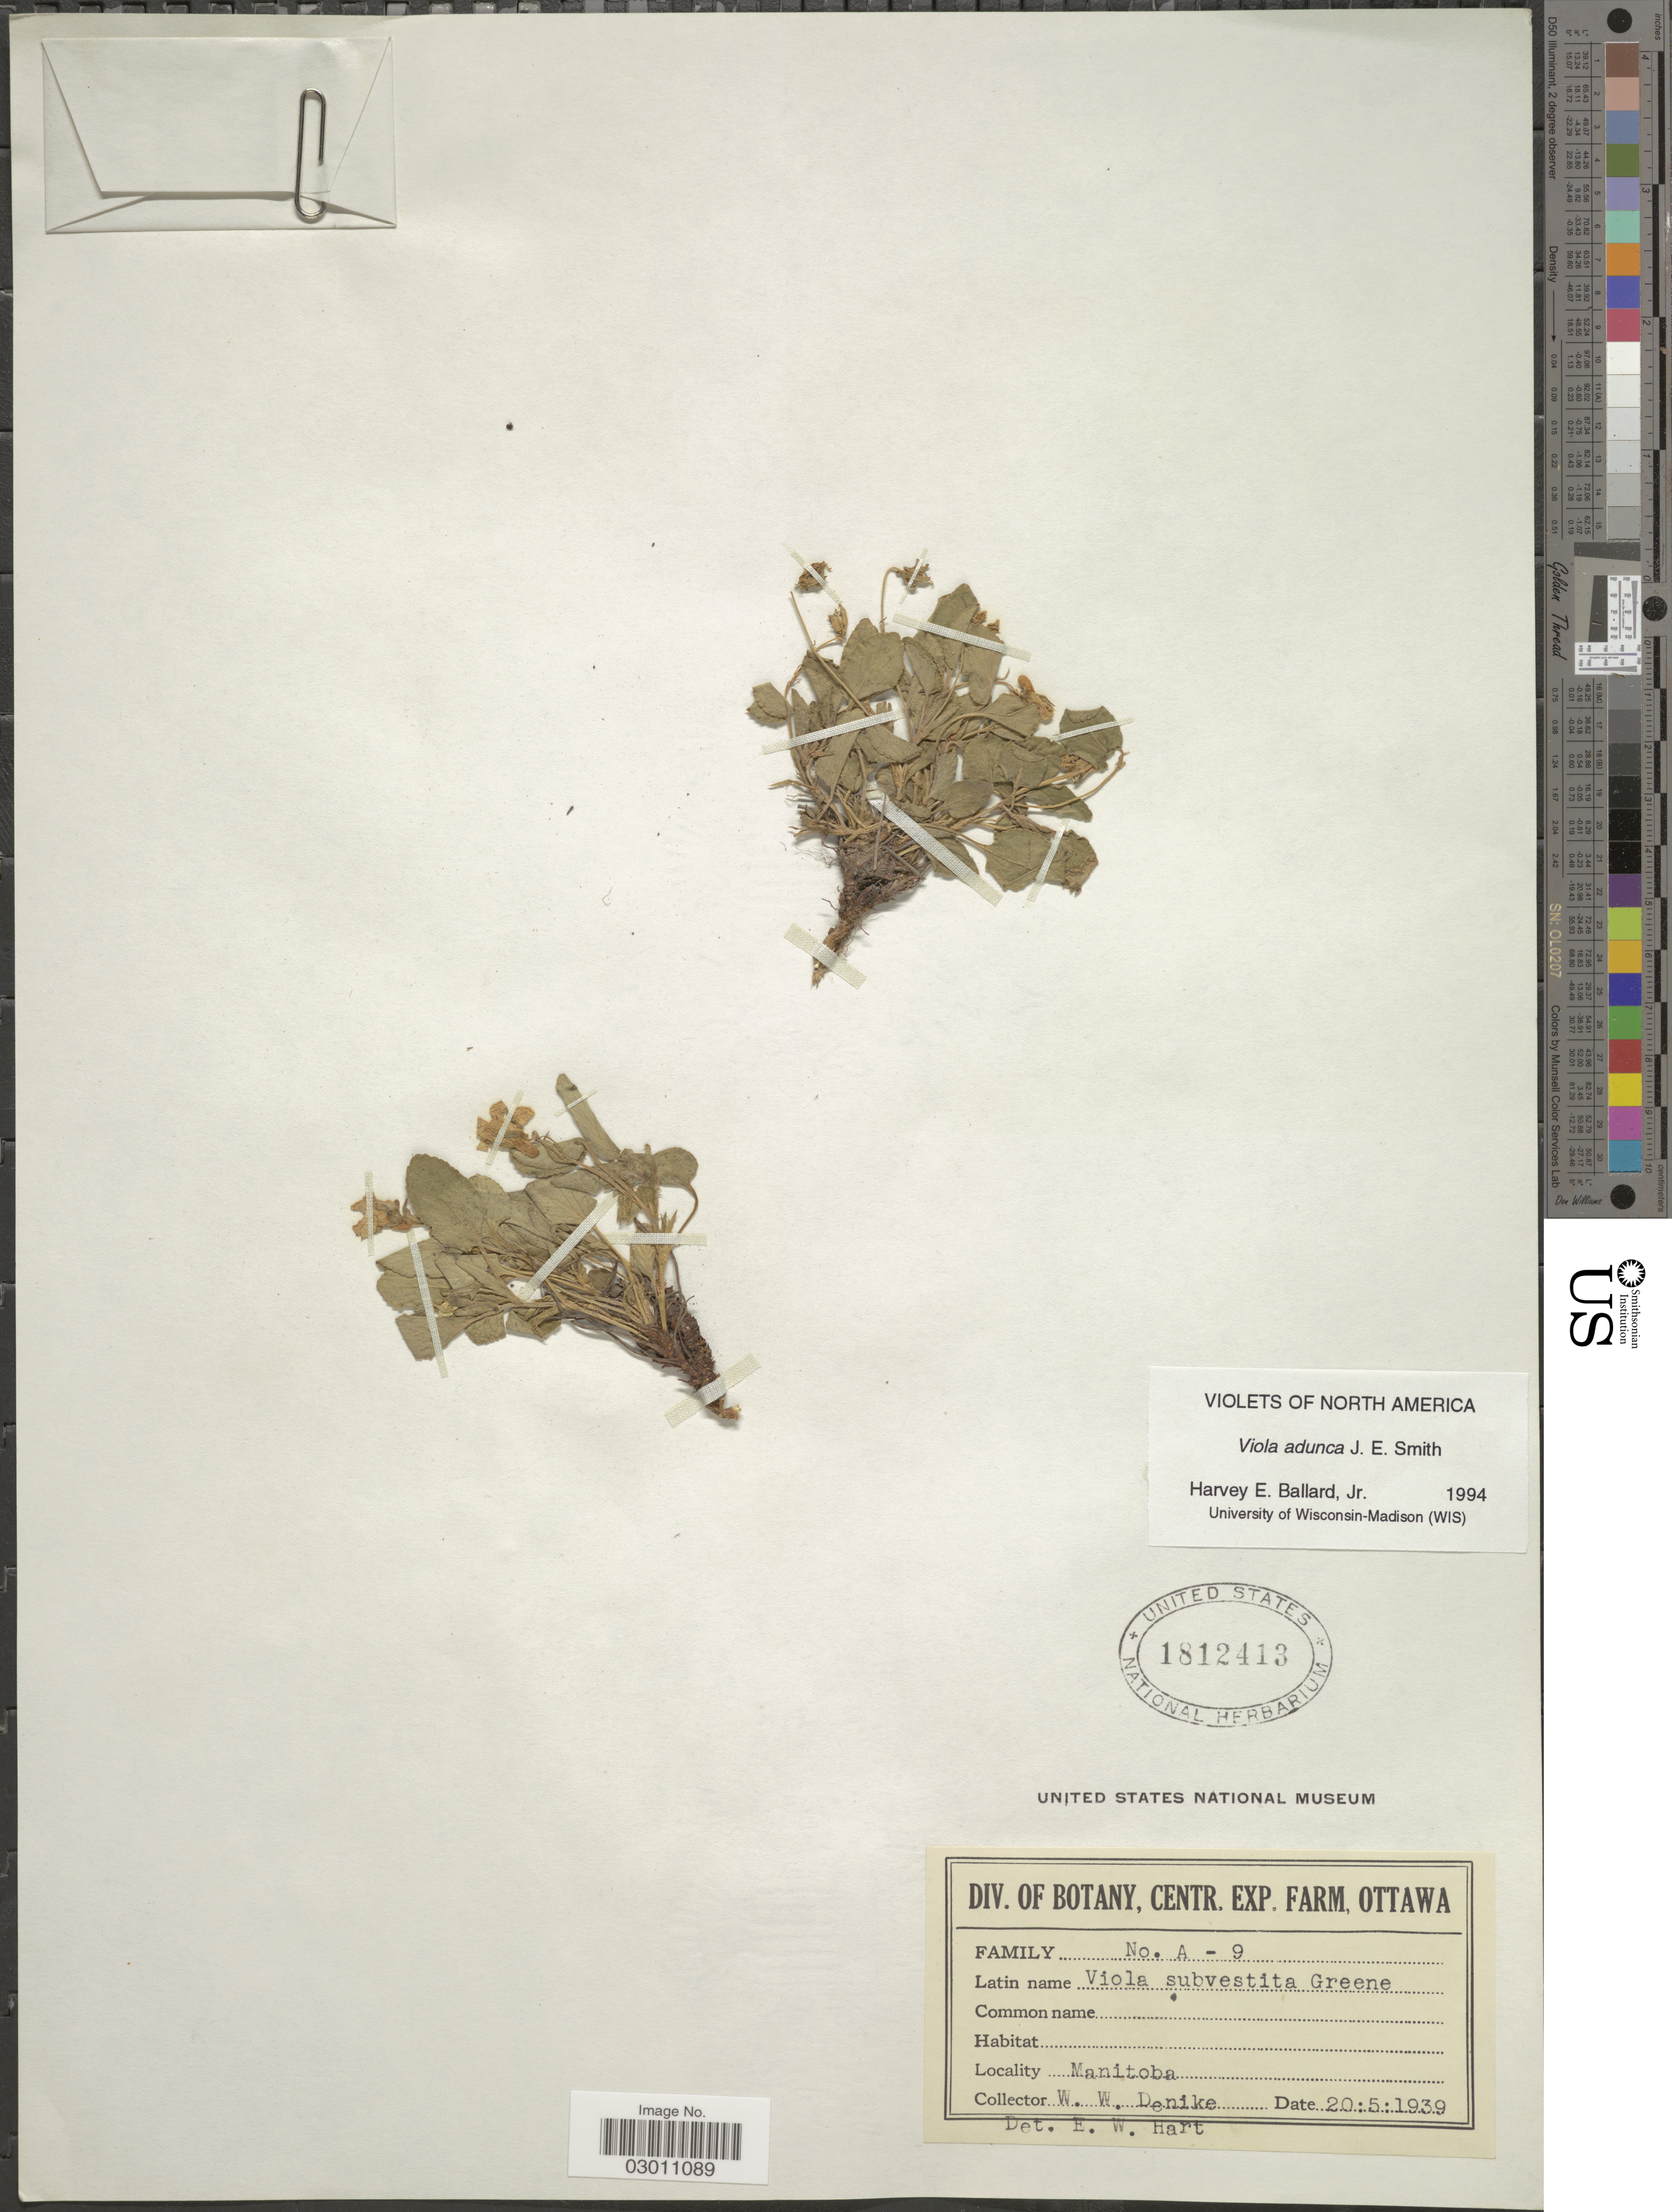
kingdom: Plantae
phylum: Tracheophyta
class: Magnoliopsida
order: Malpighiales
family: Violaceae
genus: Viola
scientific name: Viola adunca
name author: Sm.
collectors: W. Denike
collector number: A-9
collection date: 1939-05-20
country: Canada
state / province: Manitoba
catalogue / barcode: US 1812413